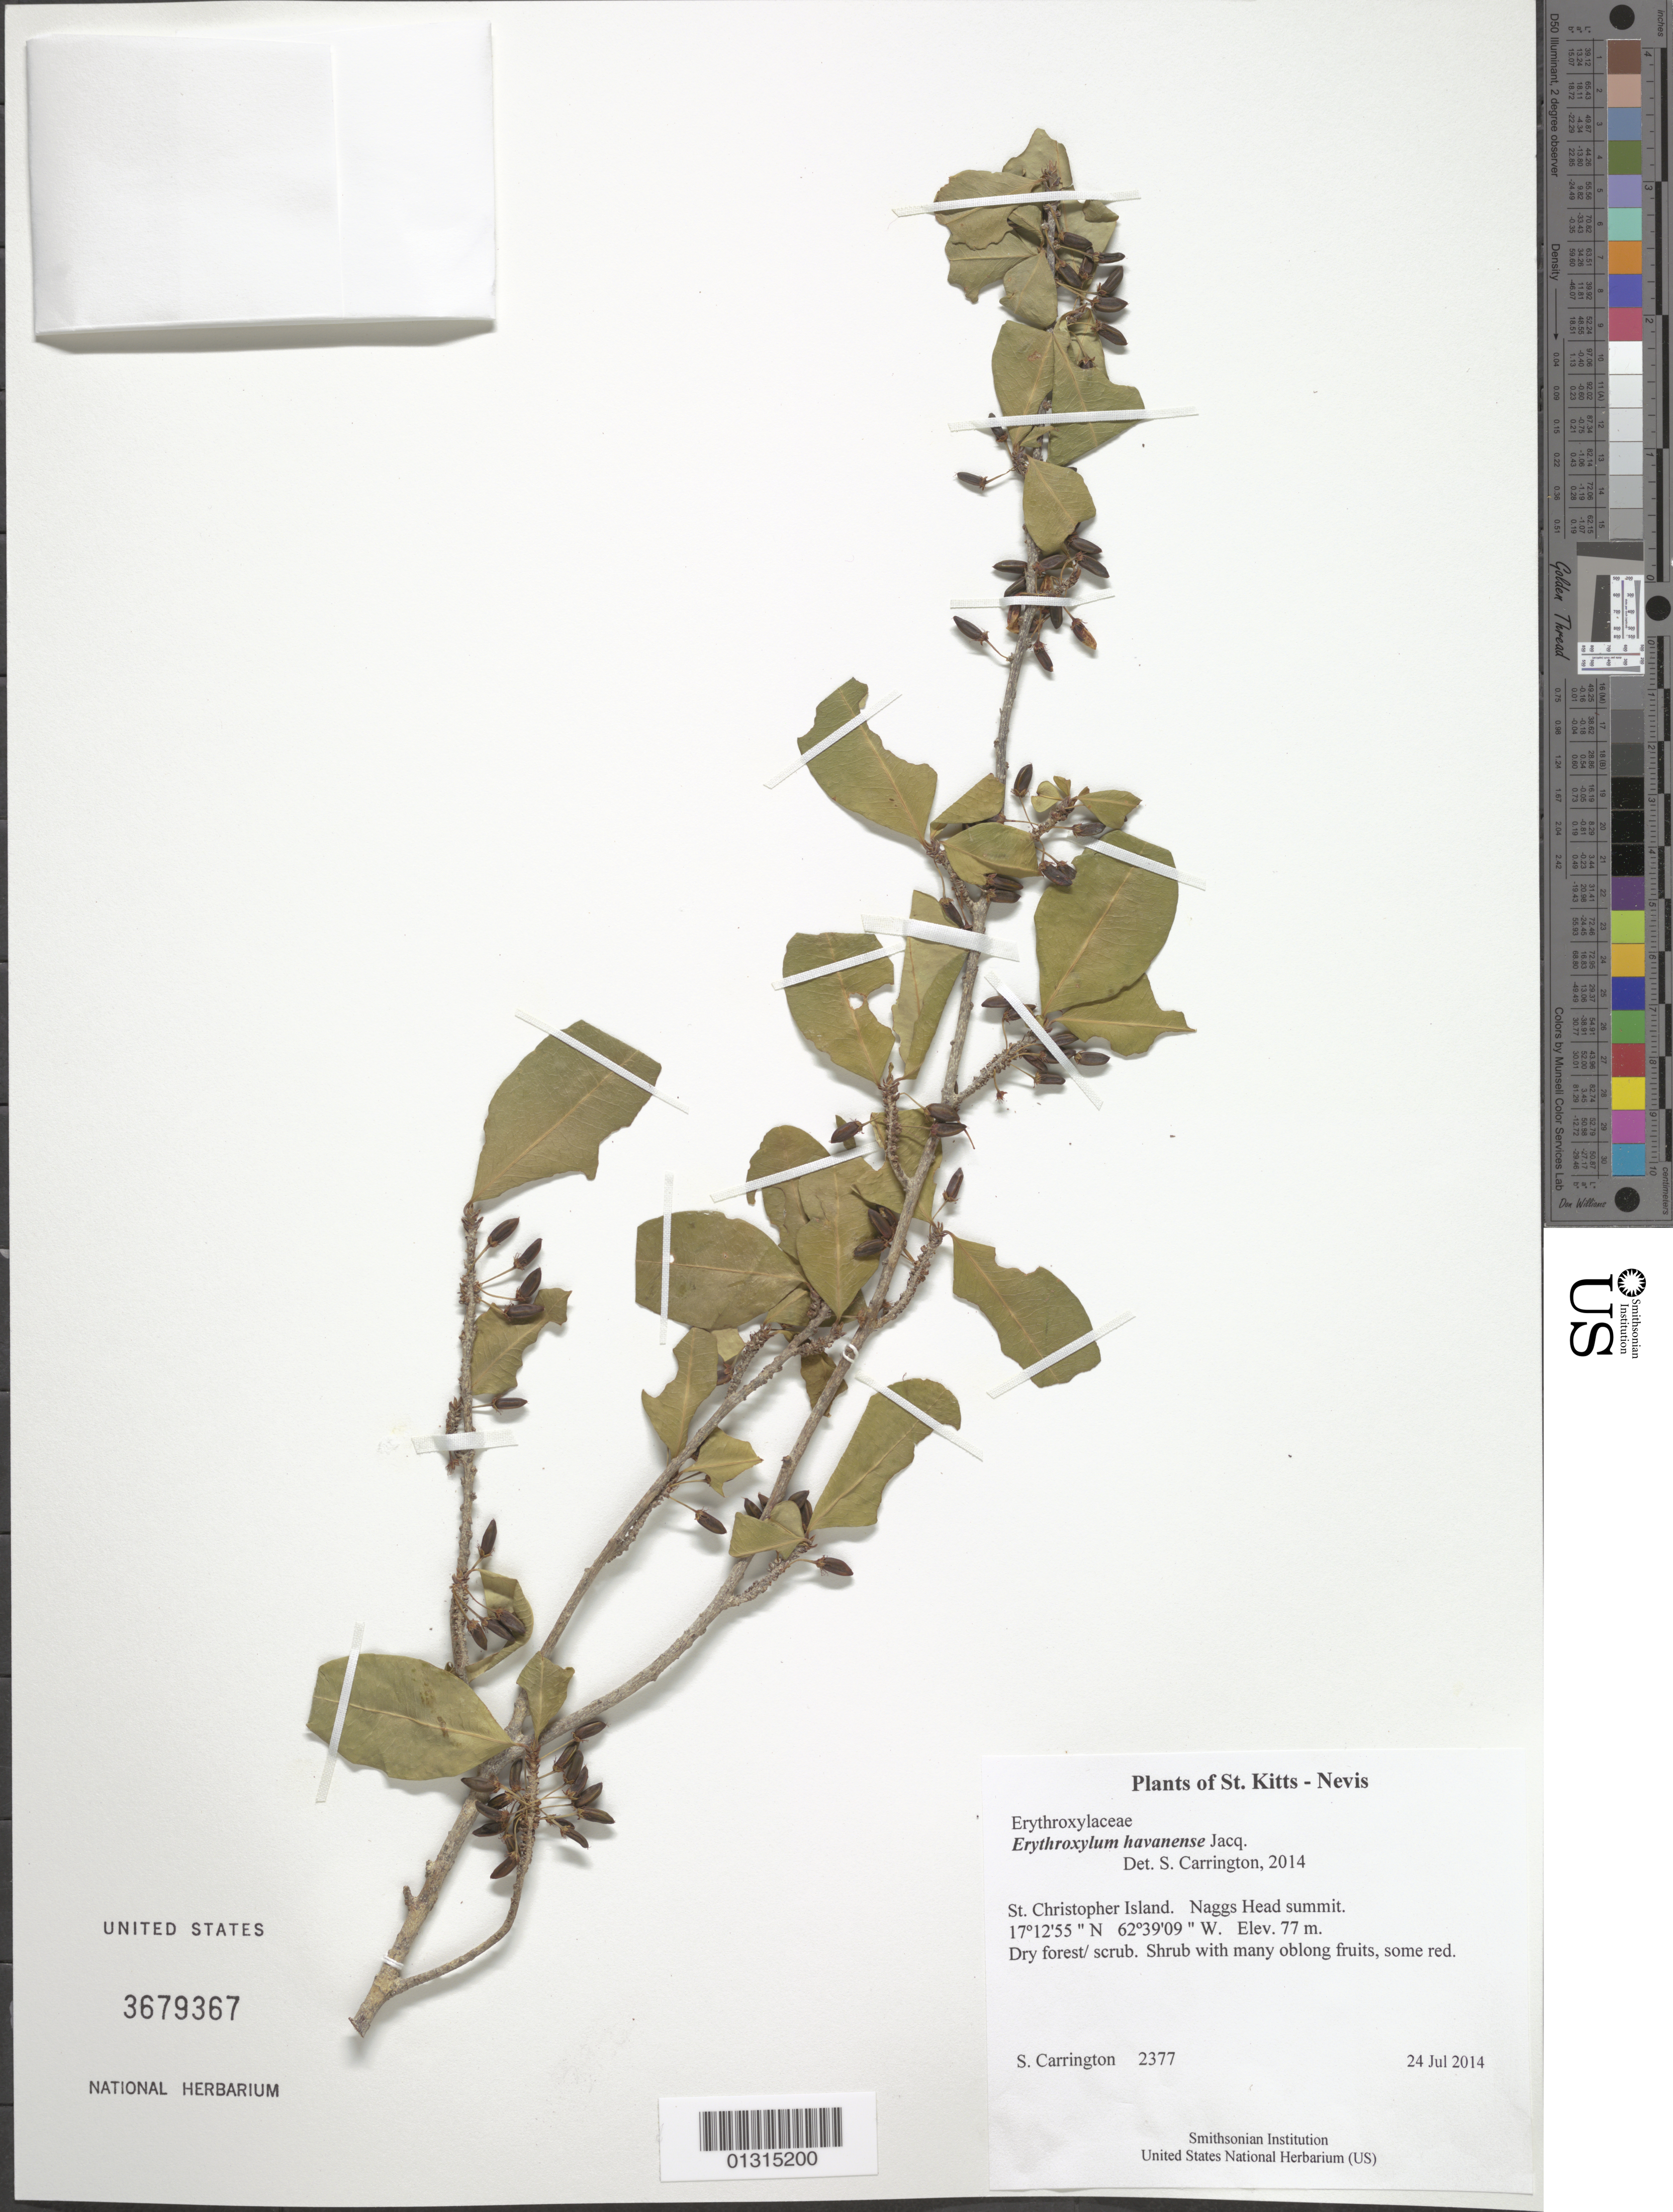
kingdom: Plantae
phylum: Tracheophyta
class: Magnoliopsida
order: Malpighiales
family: Erythroxylaceae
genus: Erythroxylum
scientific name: Erythroxylum havanense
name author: Jacq.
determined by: Carrington, C. M. S.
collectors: C. M. S. Carrington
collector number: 2377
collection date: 2014-07-24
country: St. Christopher-Nevis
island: St. Christopher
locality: Naggs Head summit.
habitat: Dry forest/ scrub.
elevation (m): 77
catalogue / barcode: US 3679367